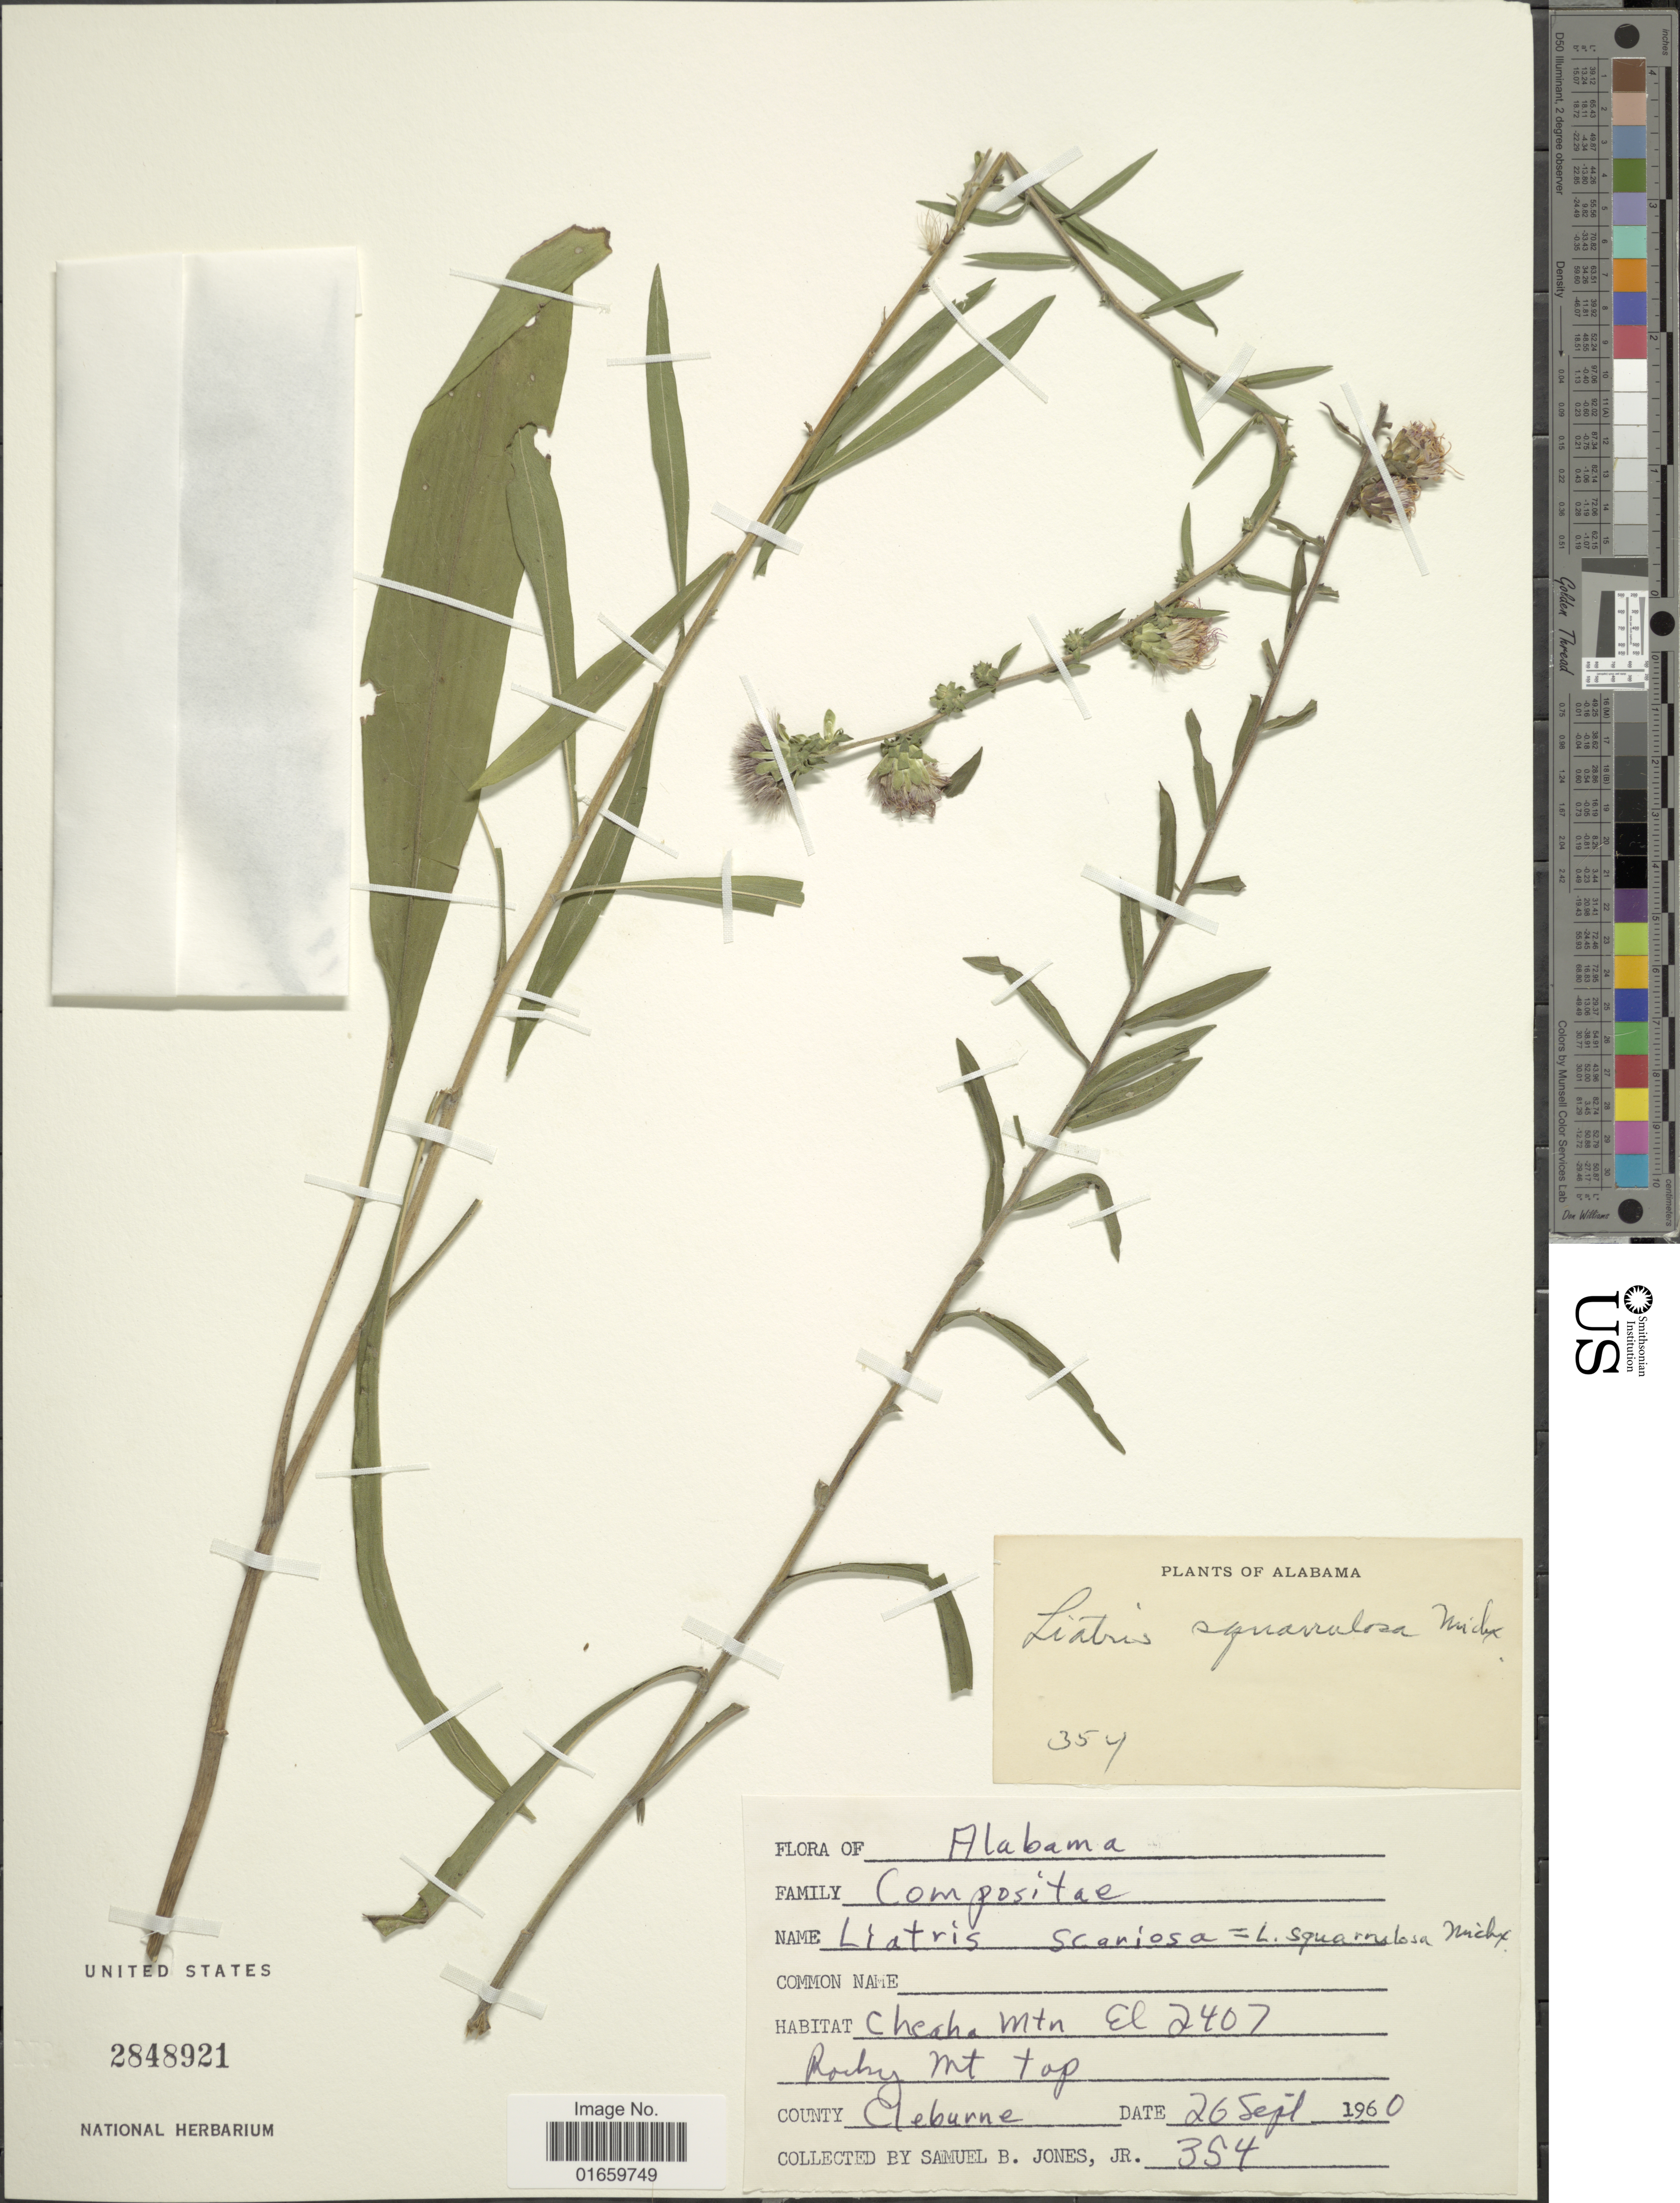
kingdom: Plantae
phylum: Tracheophyta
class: Magnoliopsida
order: Asterales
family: Asteraceae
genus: Liatris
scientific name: Liatris squarrulosa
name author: Michx.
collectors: S. B. Jones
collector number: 354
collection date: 1960-09-26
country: United States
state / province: Alabama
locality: Chescha Mtn El 2407, Rocky Mt Top, County Cleburne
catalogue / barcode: US 2848921